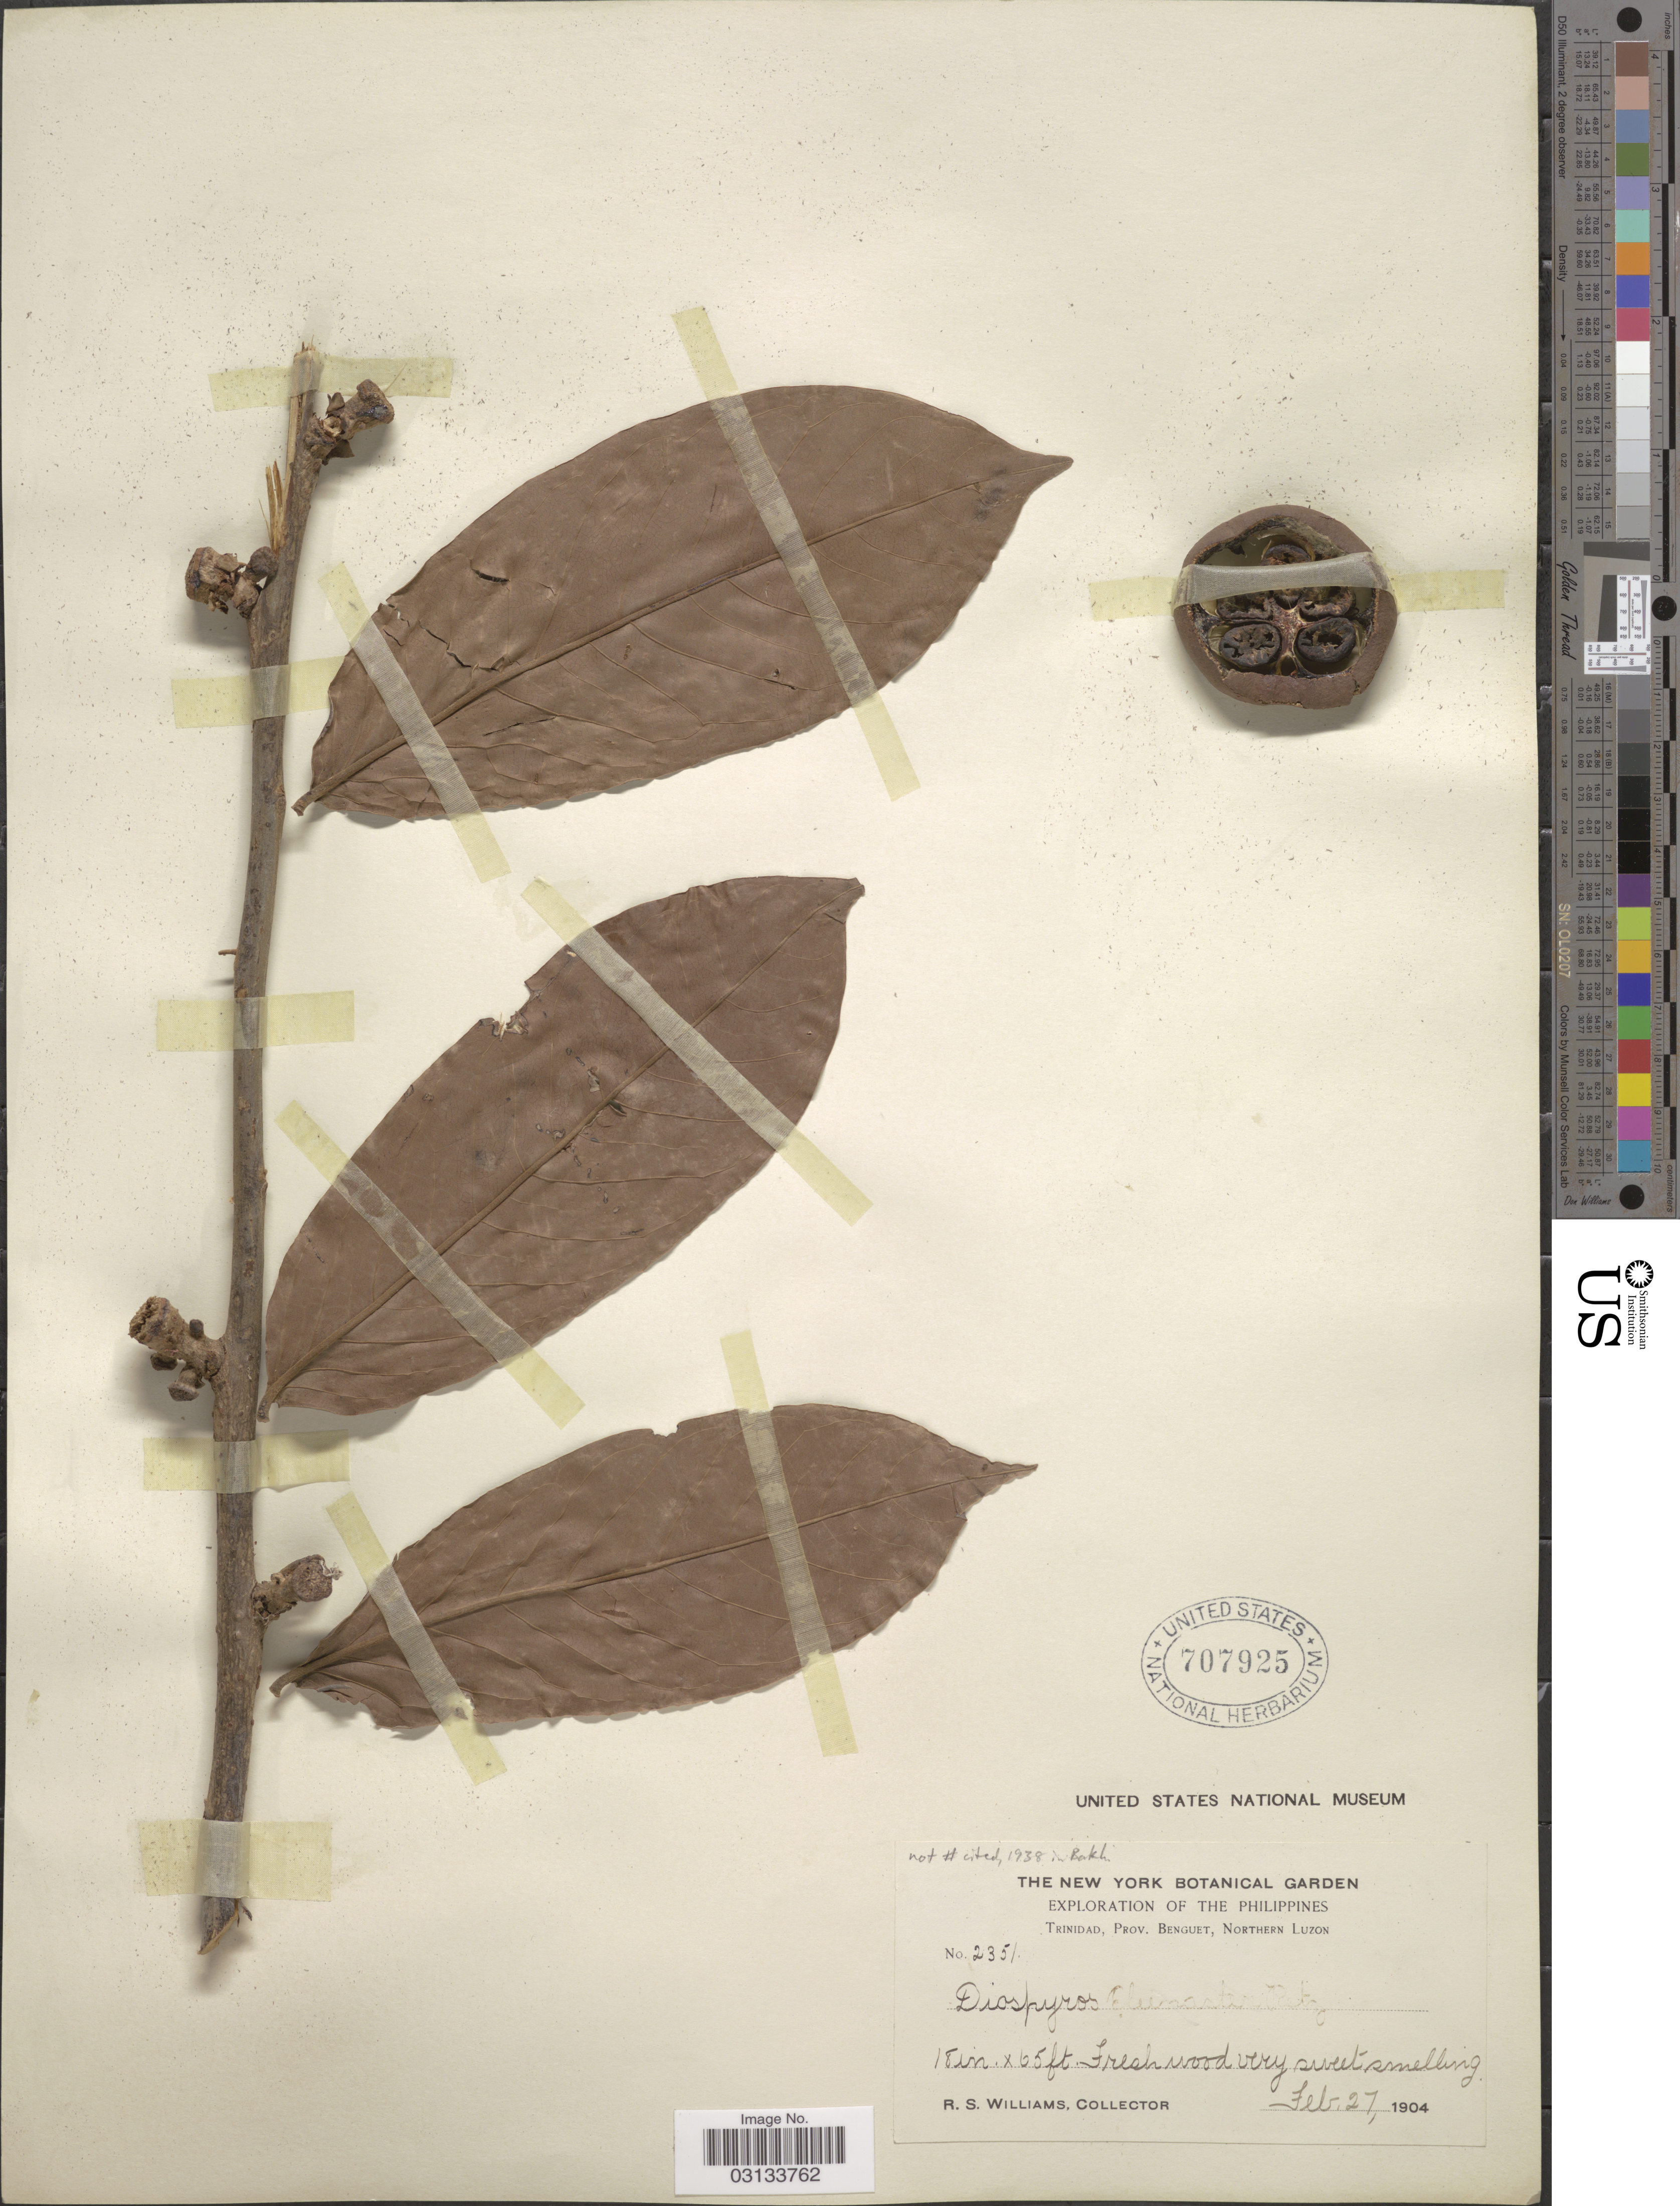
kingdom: Plantae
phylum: Tracheophyta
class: Magnoliopsida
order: Ericales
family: Ebenaceae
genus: Diospyros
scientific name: Diospyros sp.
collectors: R. S. Williams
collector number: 2351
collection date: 1904-02-27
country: Philippines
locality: Trinidad, Prov. Benguet, Northern Luzon.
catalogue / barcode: US 707925